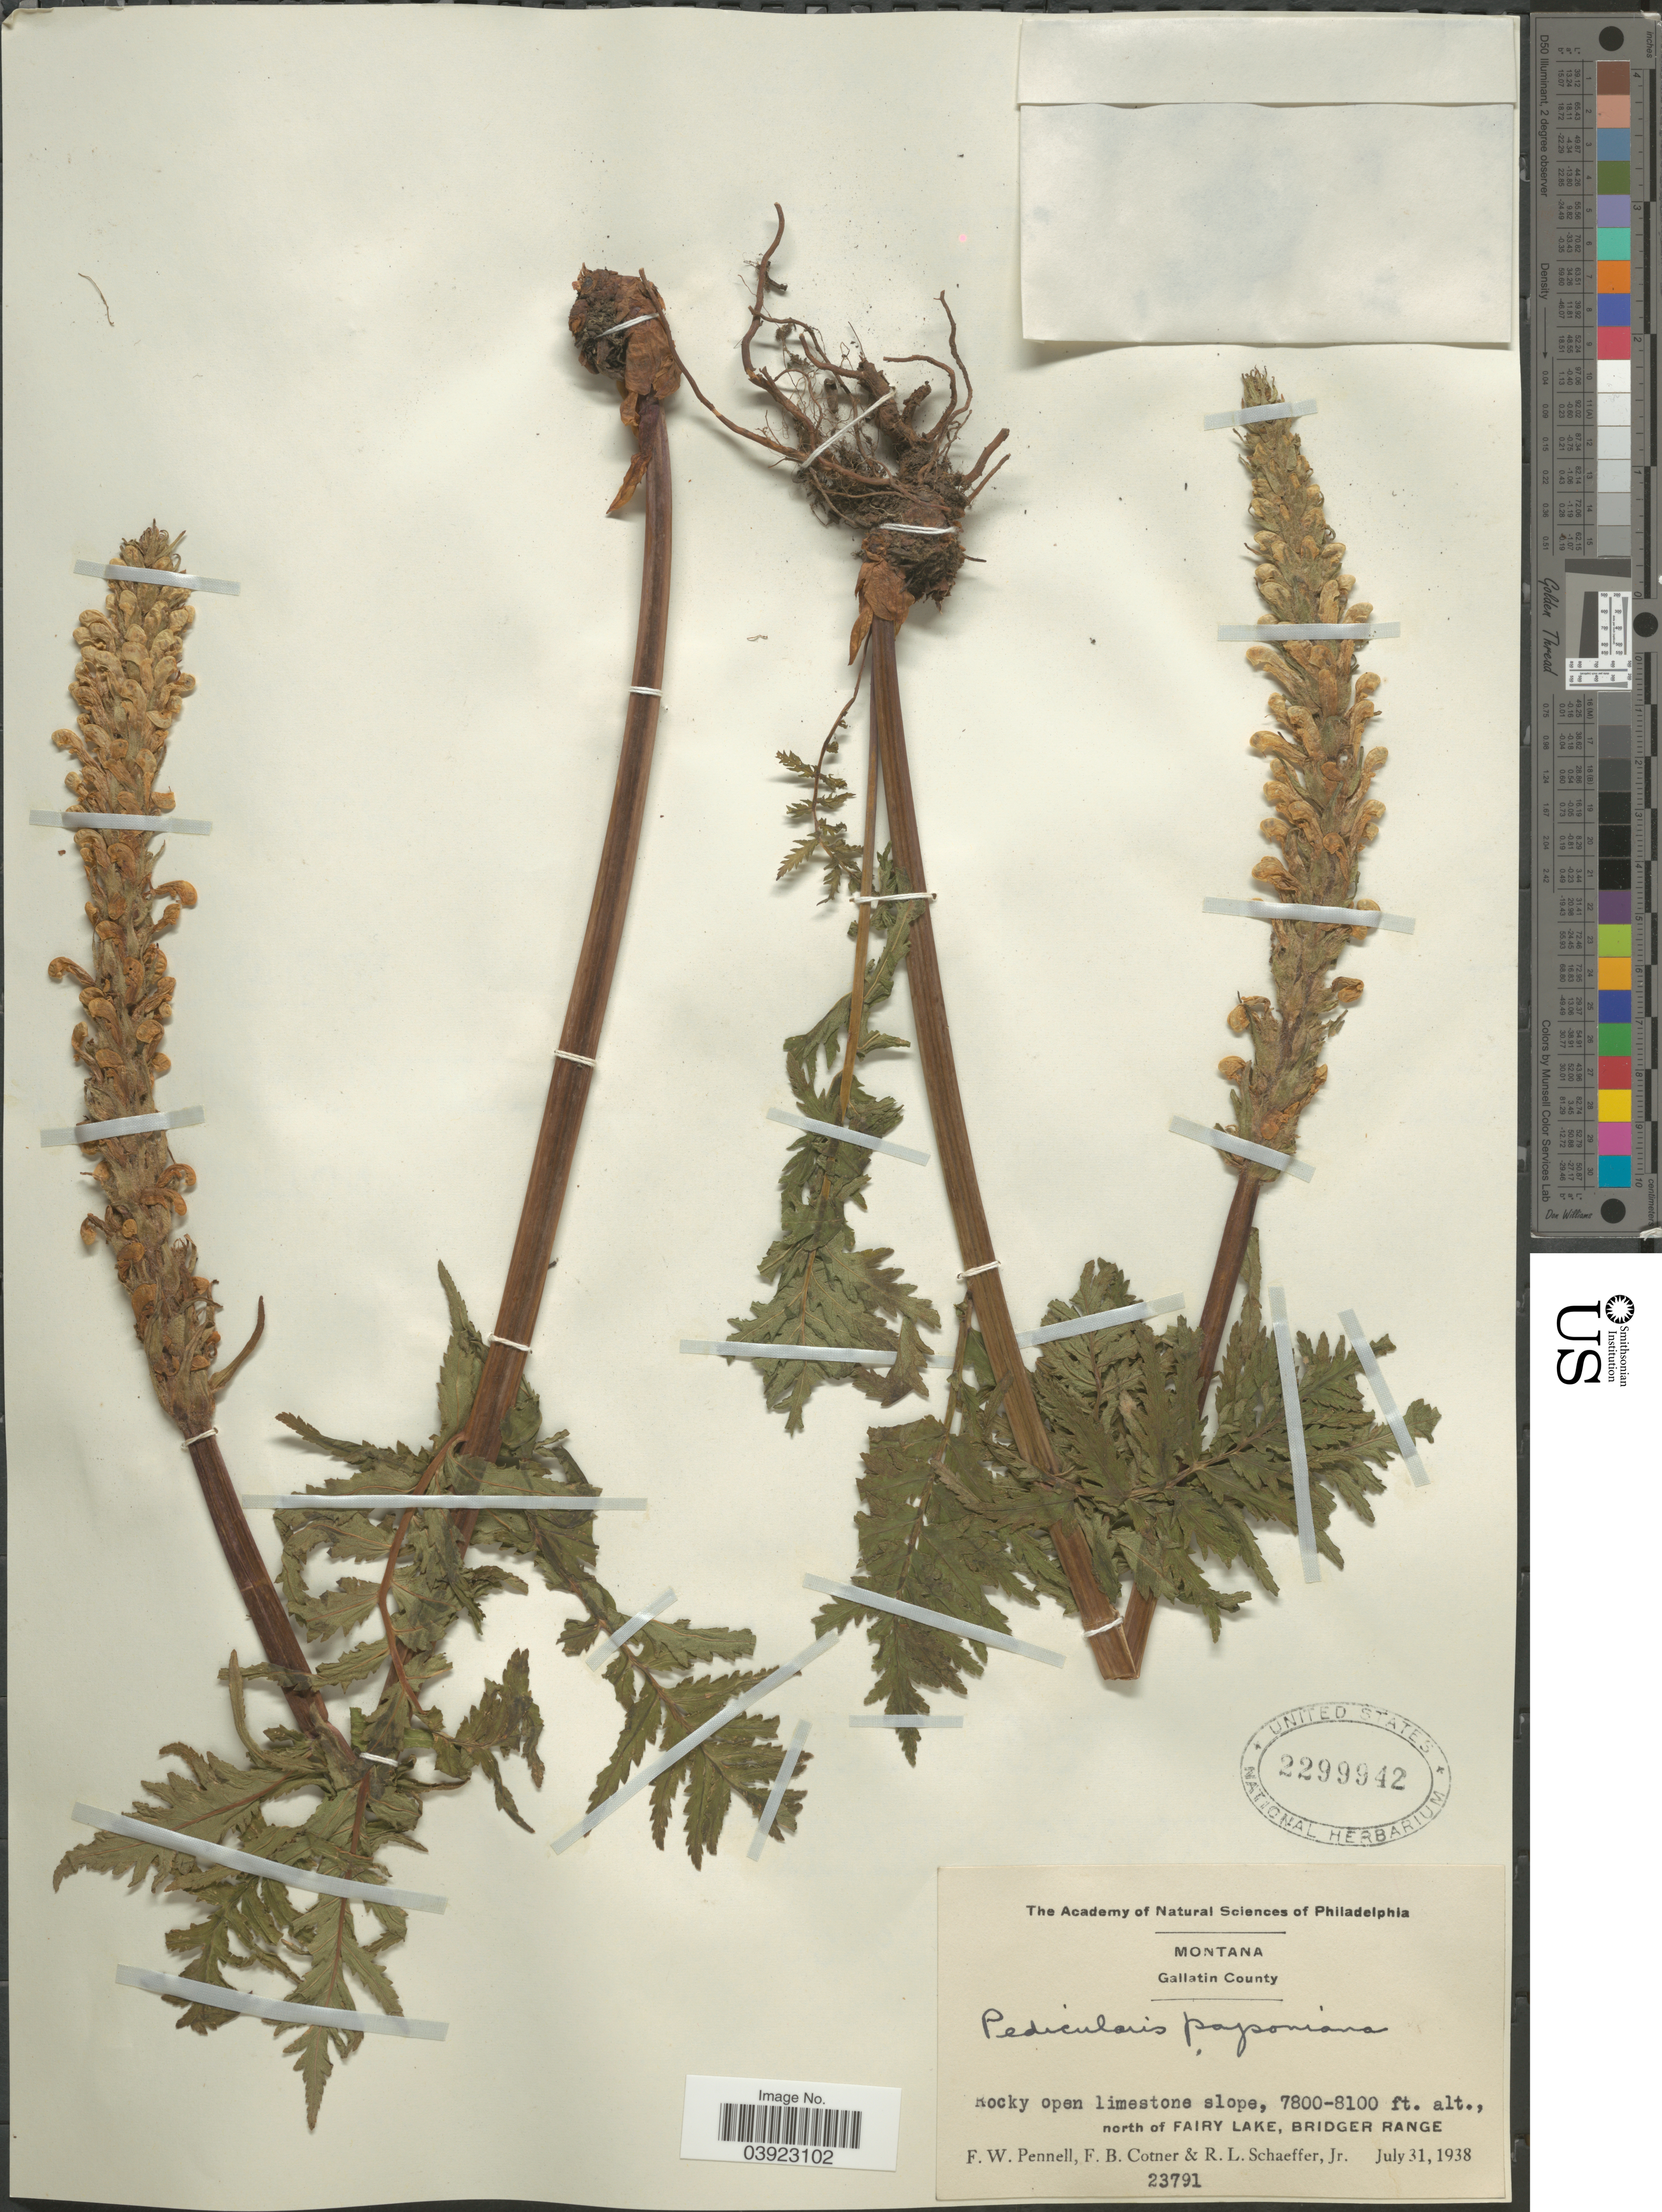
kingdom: Plantae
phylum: Tracheophyta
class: Magnoliopsida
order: Lamiales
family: Orobanchaceae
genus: Pedicularis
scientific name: Pedicularis paysoniana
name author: Pennell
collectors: F. W. Pennell, F. Cotner & R. L. Schaeffer Jr.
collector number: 23791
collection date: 1938-07-31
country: United States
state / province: Montana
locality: Gallatin County. Rocky open limestone slope, north of Fairy Lake, Bridger Range.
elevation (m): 2377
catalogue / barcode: US 2299942